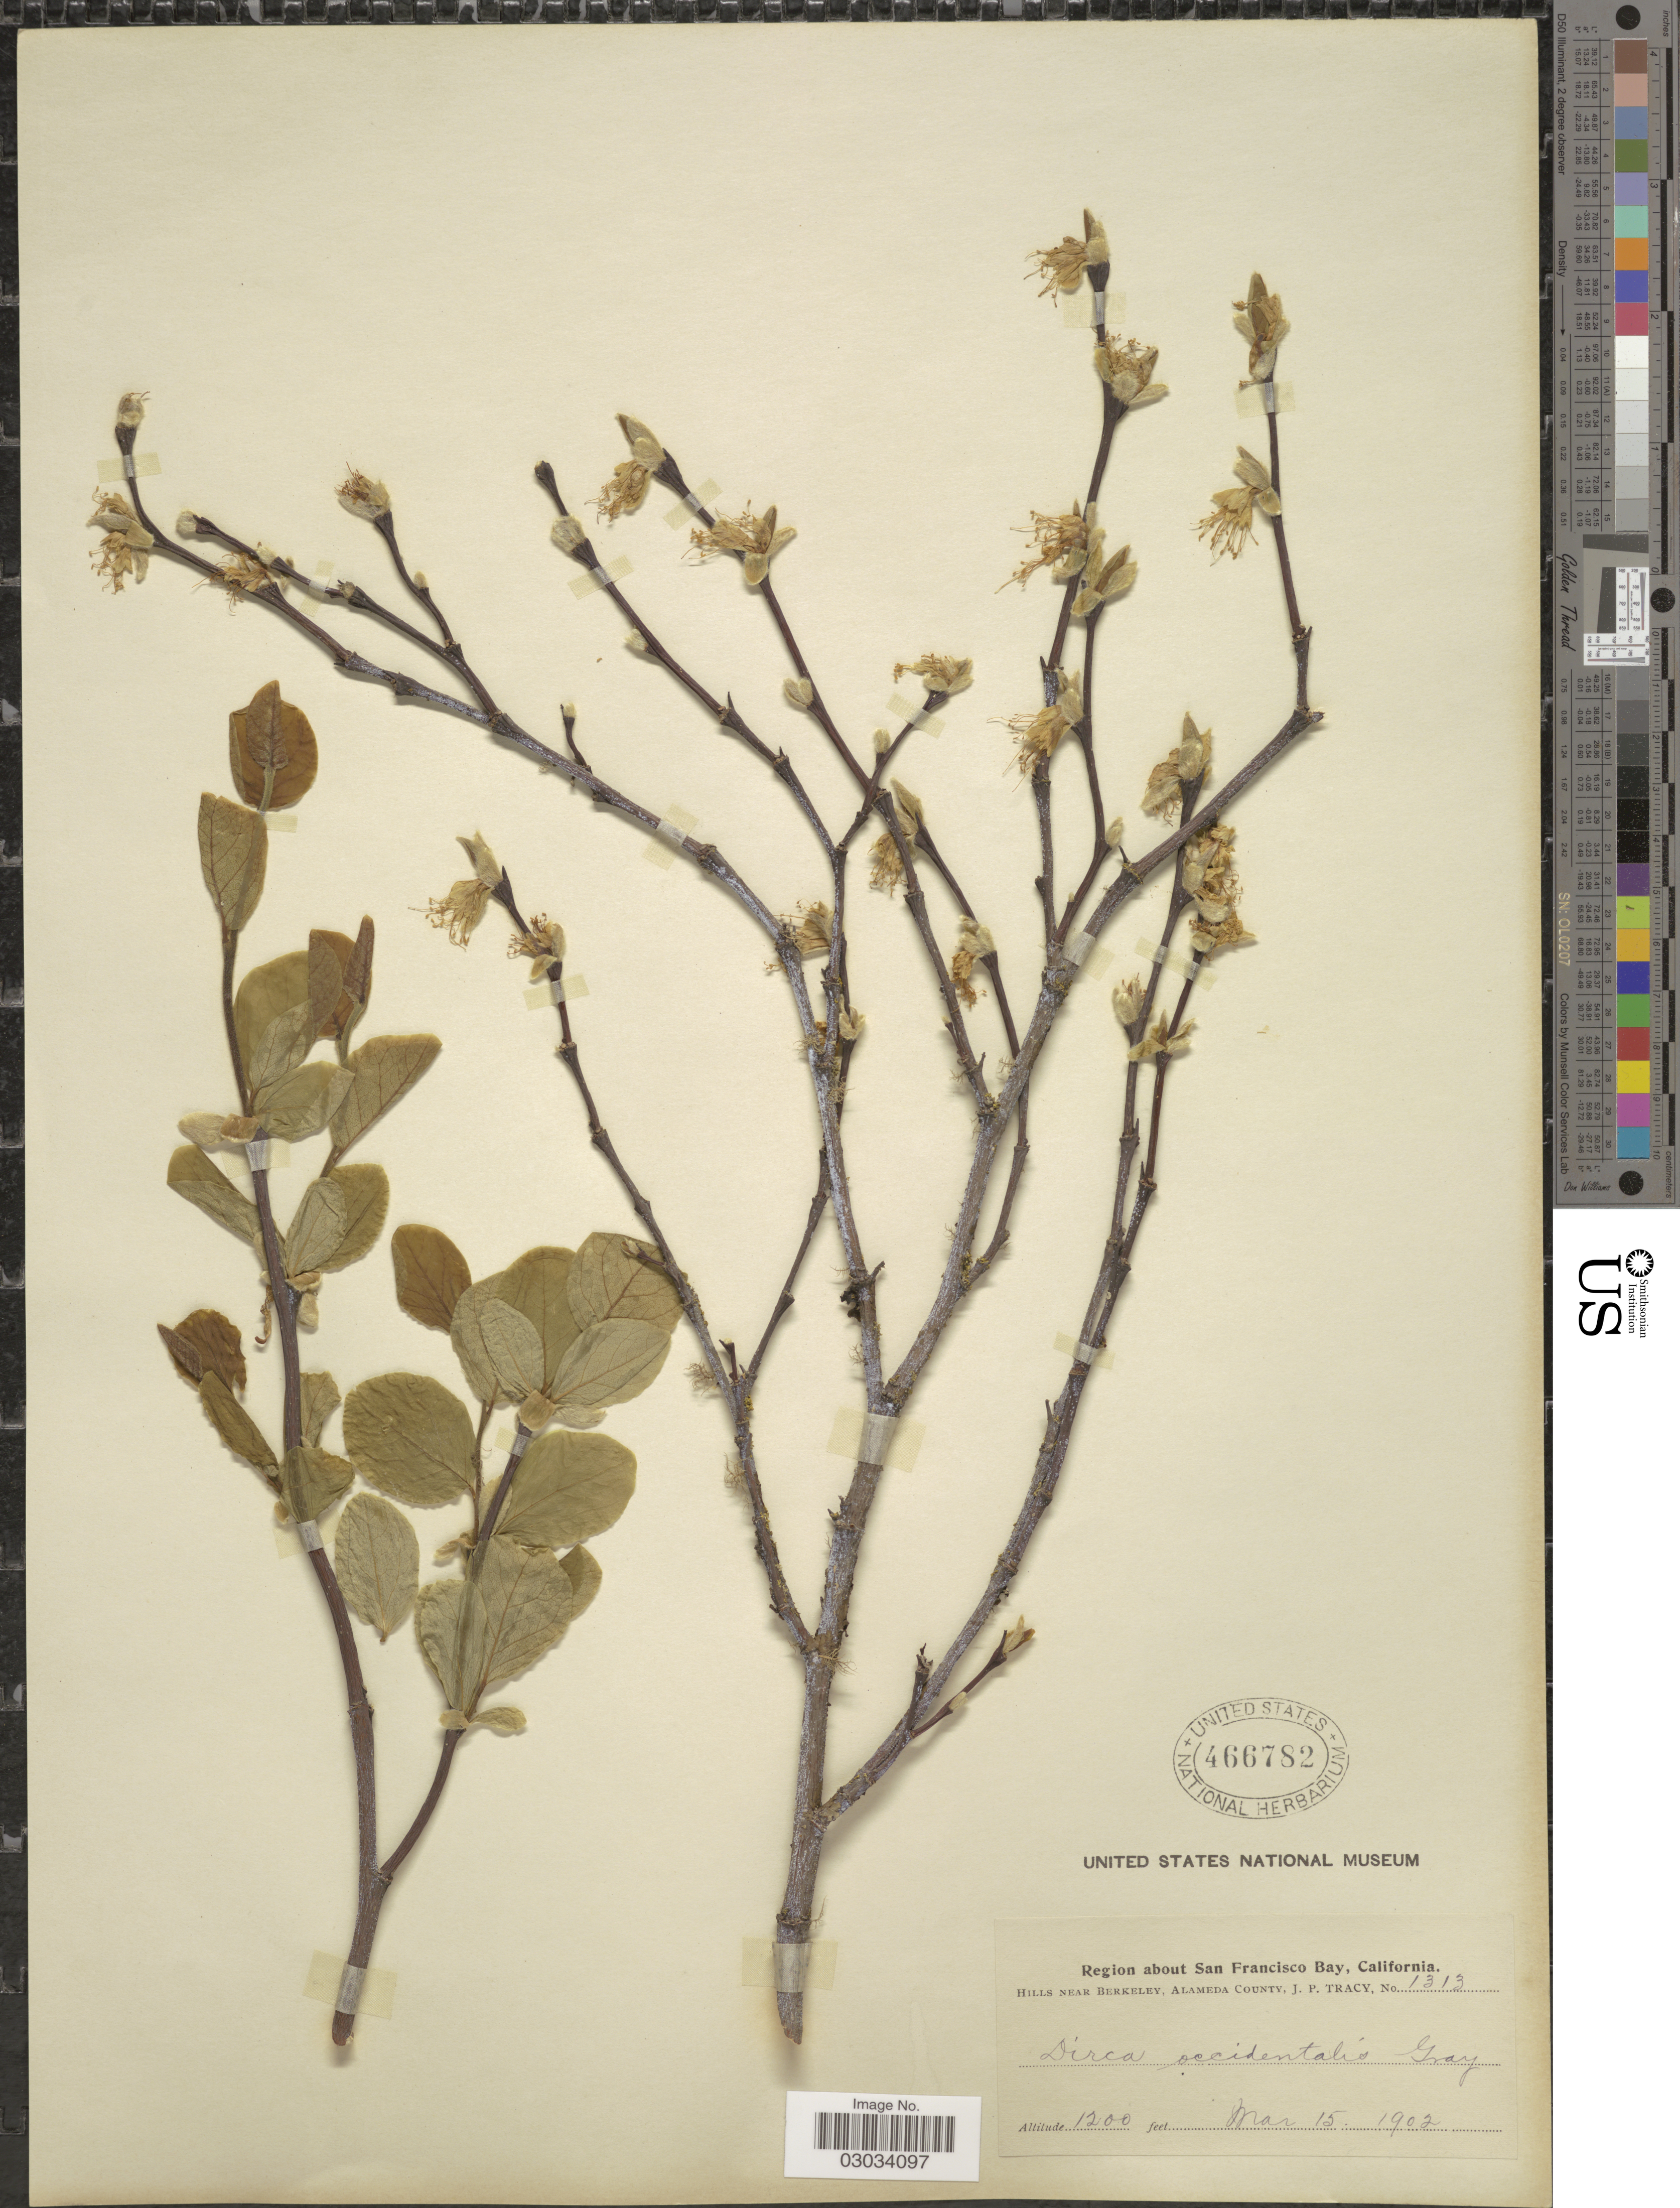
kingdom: Plantae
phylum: Tracheophyta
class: Magnoliopsida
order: Malvales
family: Thymelaeaceae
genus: Dirca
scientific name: Dirca occidentalis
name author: A. Gray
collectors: J. Tracy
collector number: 1313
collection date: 1902-03-15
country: United States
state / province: California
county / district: Alameda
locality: Region about San Francisco. Hills near Berkeley, Alameda County.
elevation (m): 366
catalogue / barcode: US 466782